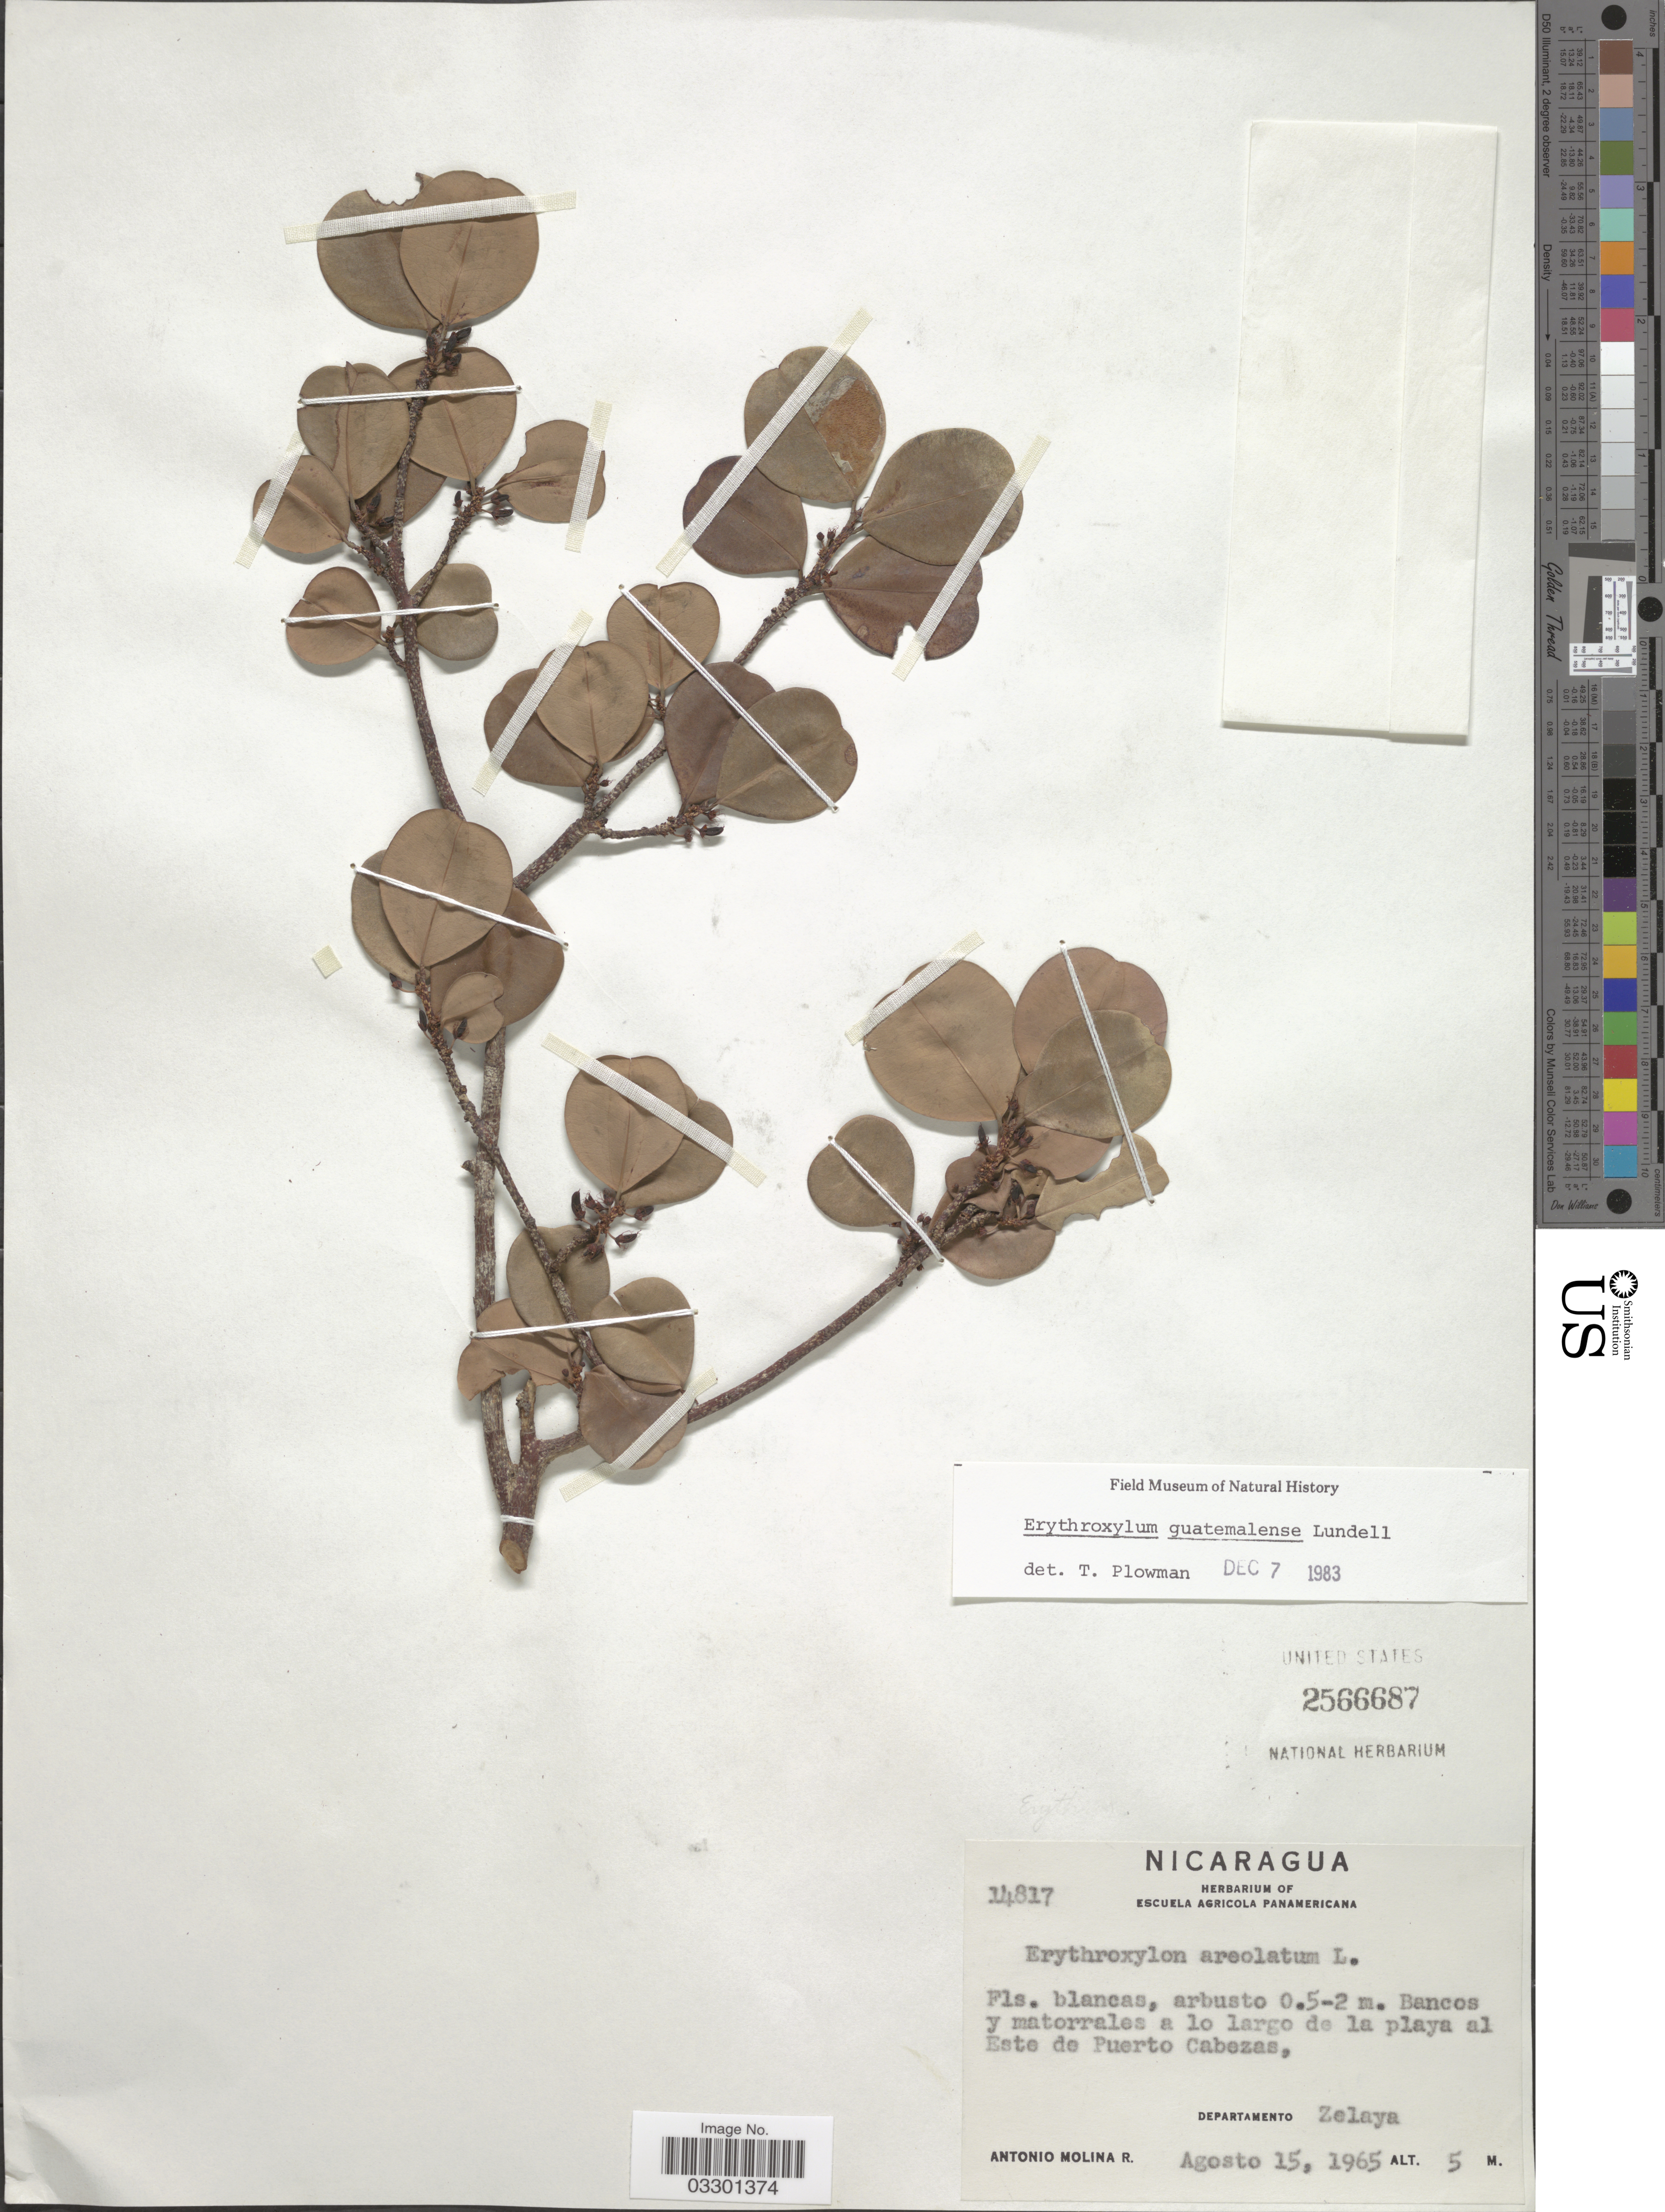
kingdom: Plantae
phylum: Tracheophyta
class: Magnoliopsida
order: Malpighiales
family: Erythroxylaceae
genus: Erythroxylum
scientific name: Erythroxylum guatemalense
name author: Lundell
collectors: A. Molina R.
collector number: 14817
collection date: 1965-08-15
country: Nicaragua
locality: Bancos y matorrales a lo largo de la playa al Este de Puerto Cabezas, Departamento Zelaya.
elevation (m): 5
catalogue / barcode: US 2566687